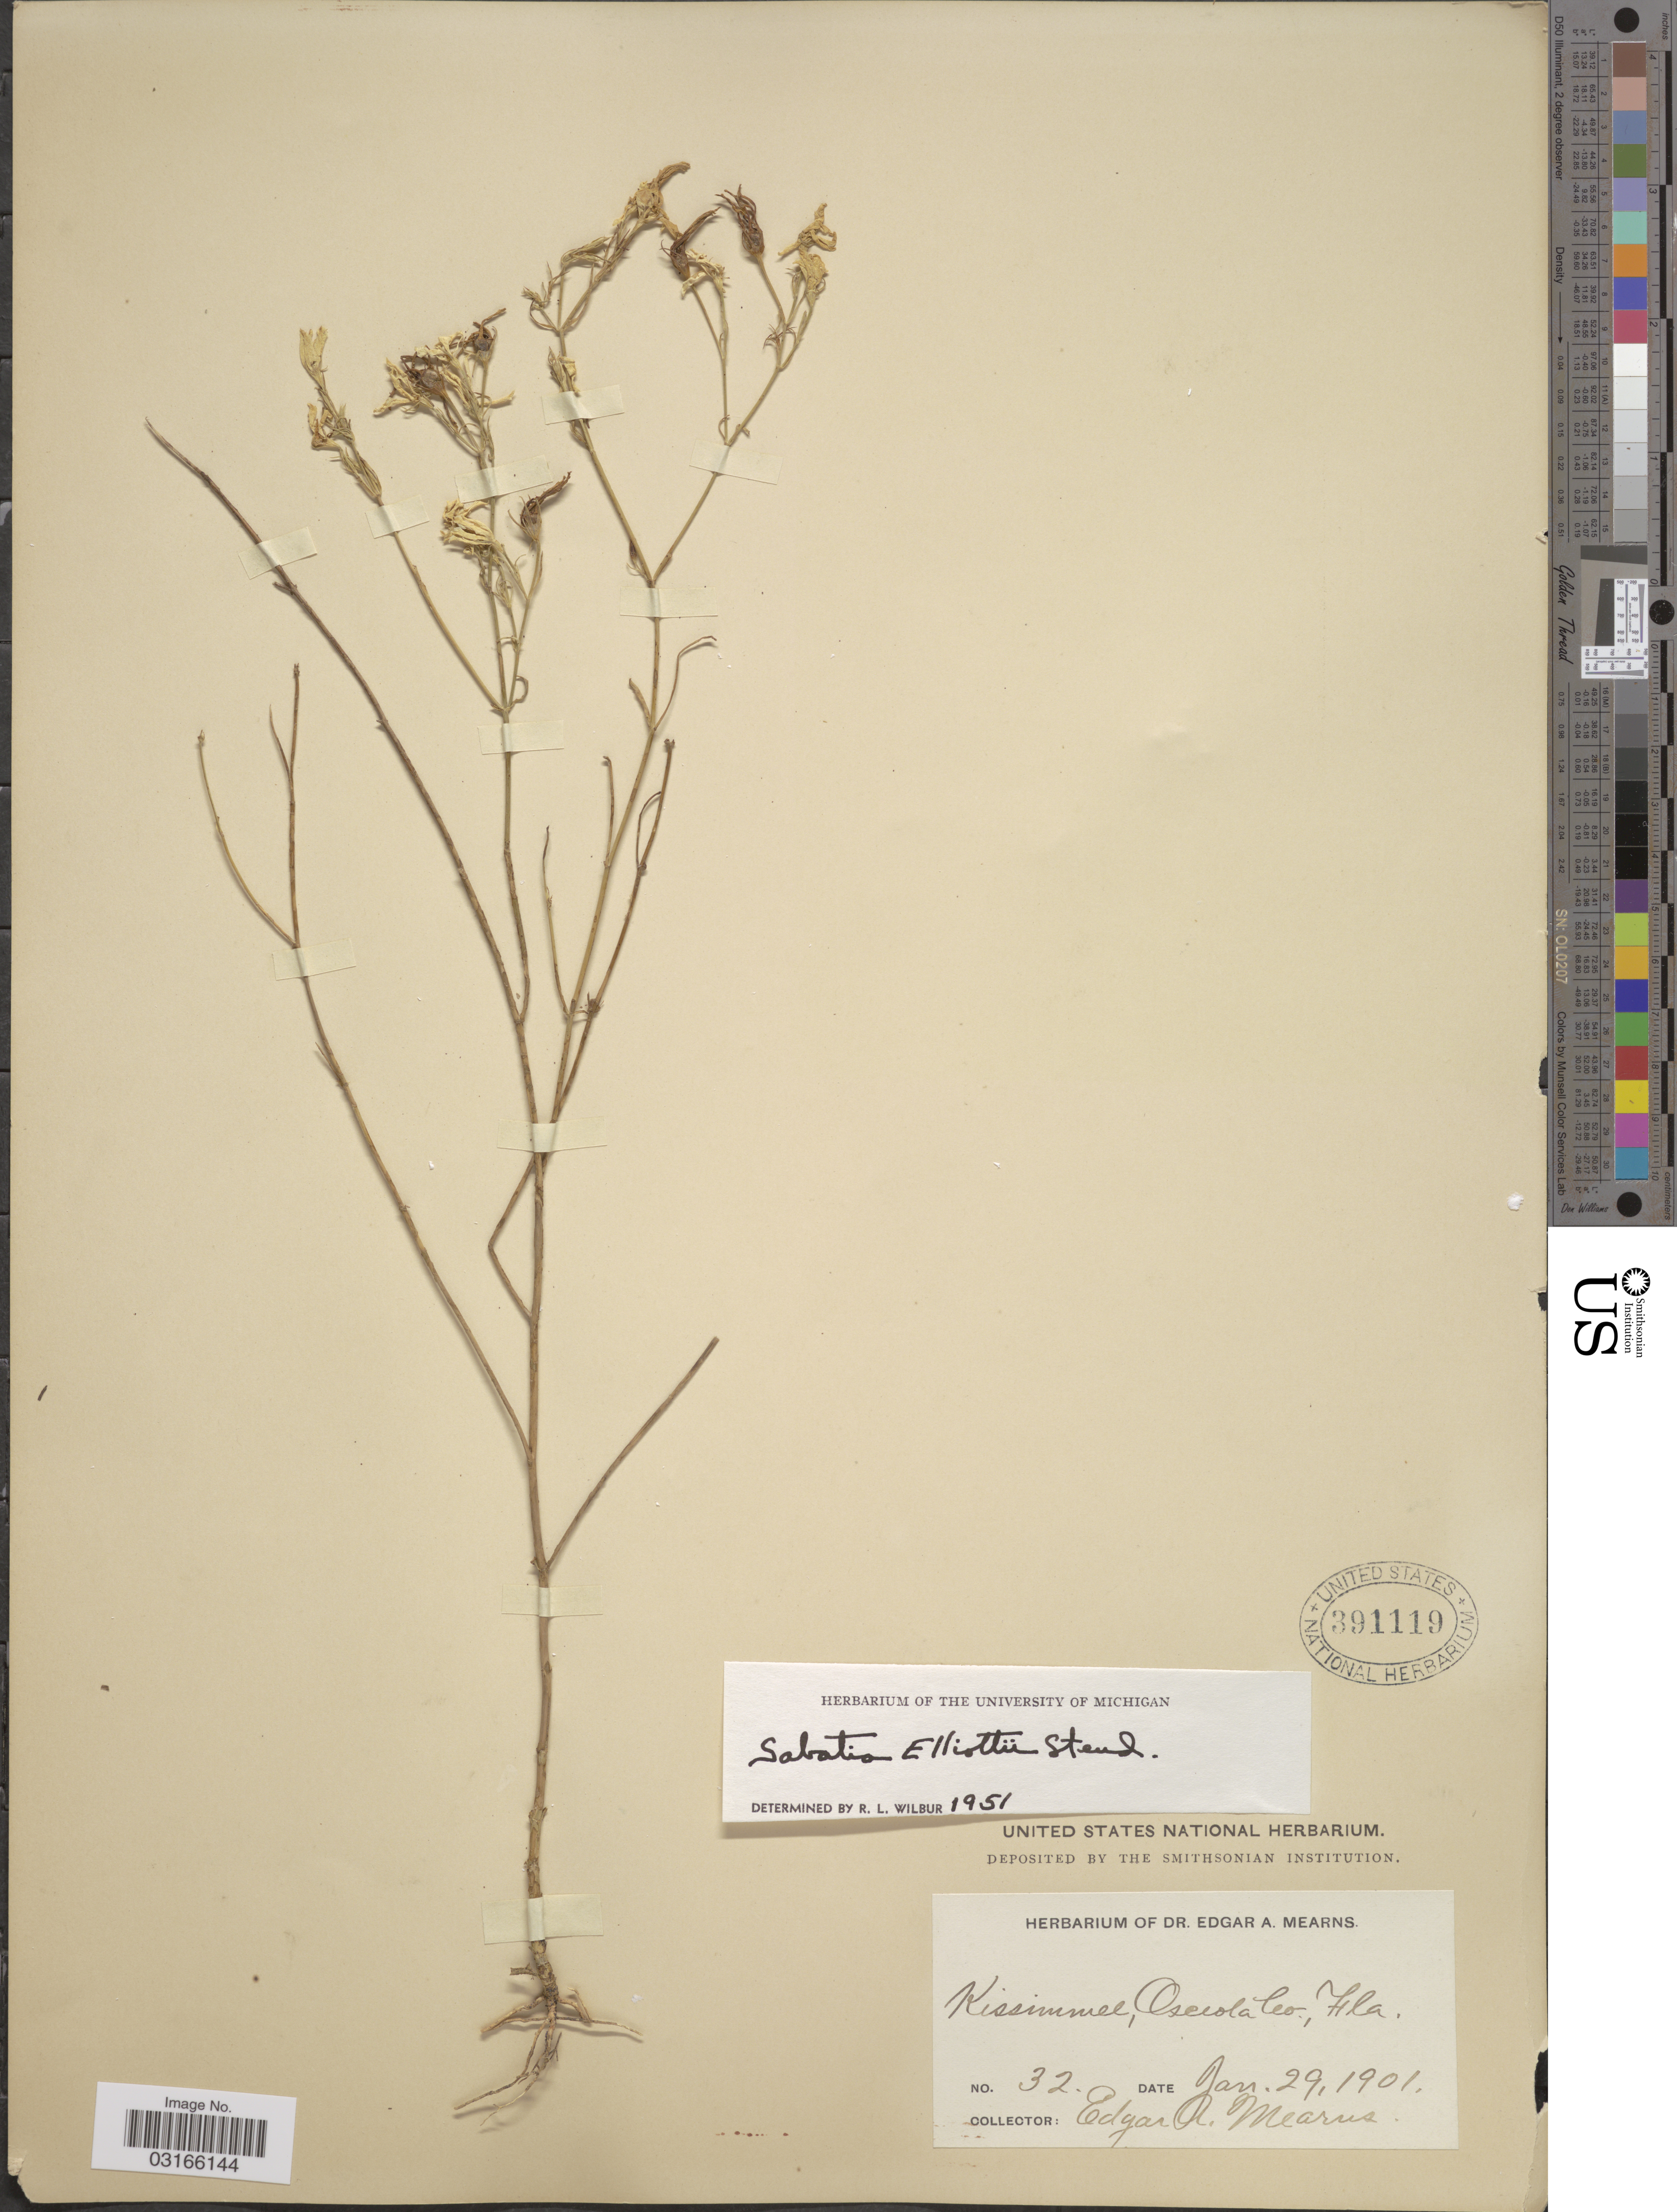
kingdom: Plantae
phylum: Tracheophyta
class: Magnoliopsida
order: Gentianales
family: Gentianaceae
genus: Sabatia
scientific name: Sabatia brevifolia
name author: Raf.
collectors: E. A. Mearns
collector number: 32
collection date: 1901-01-29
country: United States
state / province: Florida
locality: Kissimmee, Osceola Co.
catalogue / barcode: US 391119